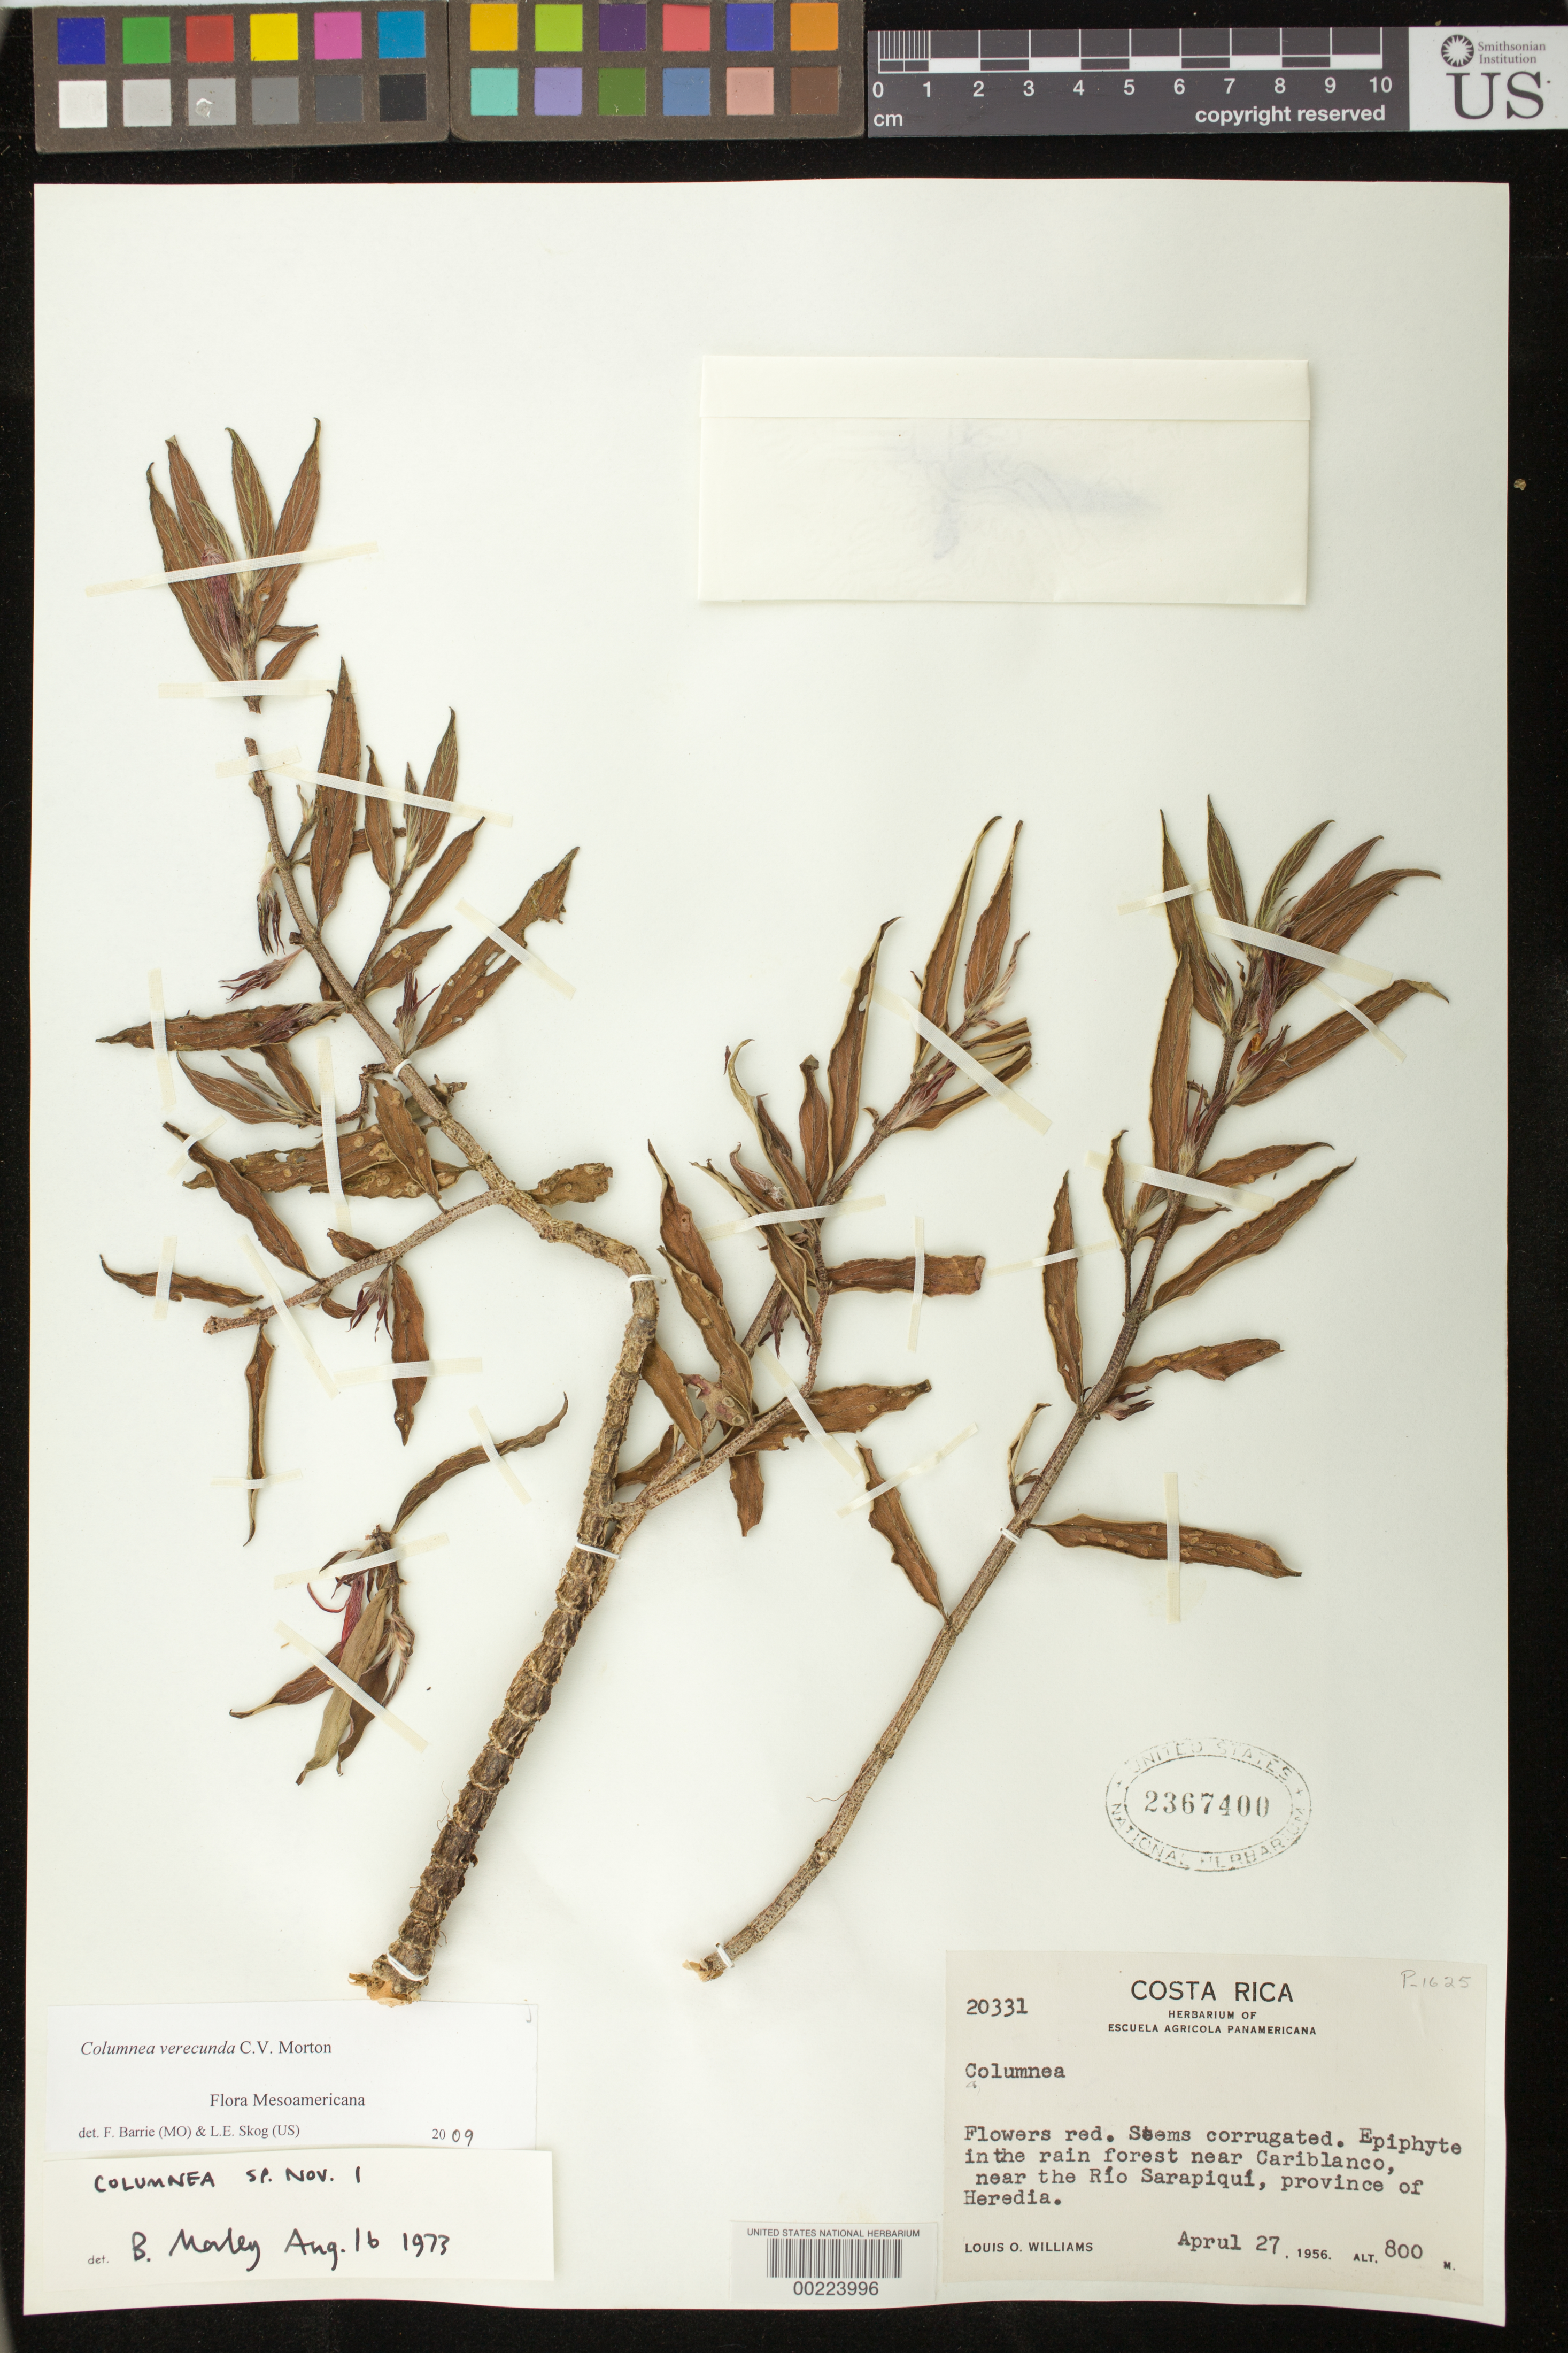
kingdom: Plantae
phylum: Tracheophyta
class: Magnoliopsida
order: Lamiales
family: Gesneriaceae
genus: Columnea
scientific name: Columnea verecunda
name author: C.V. Morton in Standl.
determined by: Barrie, F. R.; Skog, Laurence E.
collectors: L. O. Williams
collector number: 20331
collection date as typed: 27 Apr 1956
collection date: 1956-04-27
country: Costa Rica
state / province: Heredia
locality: Near Cariblanco, near the Rio Sarapiqui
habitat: In the rain forest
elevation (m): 800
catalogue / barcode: US 2367400